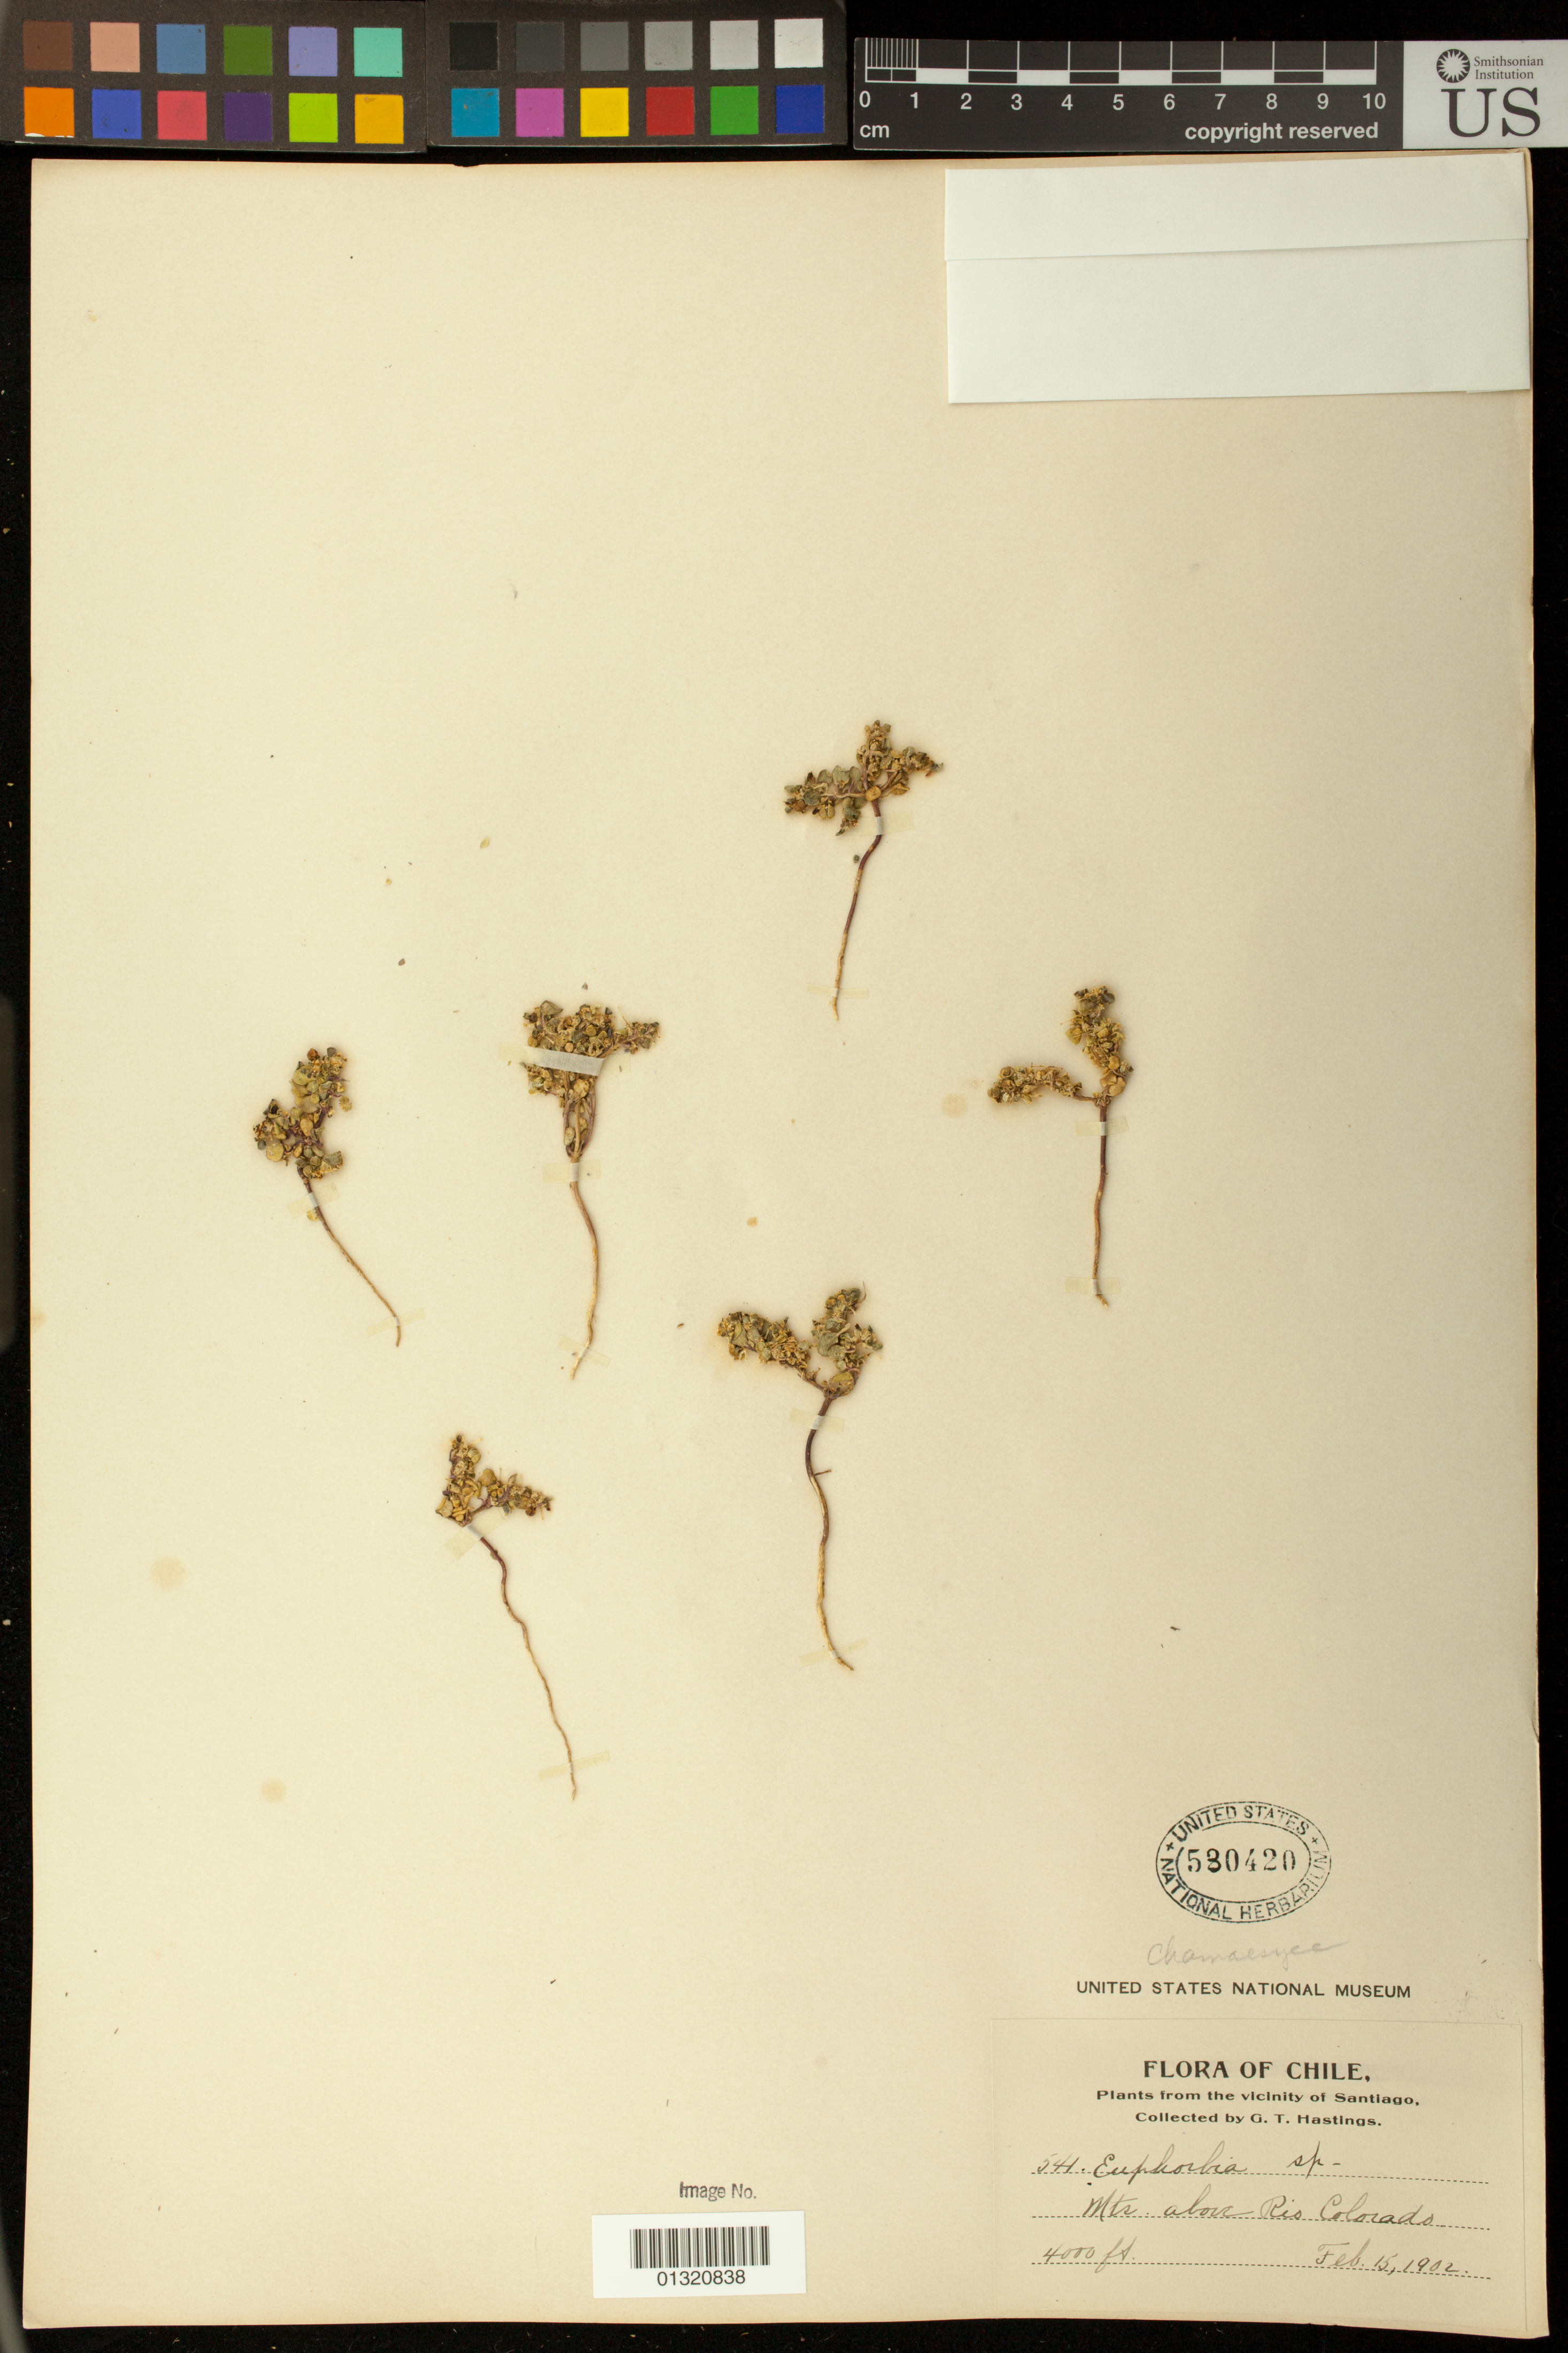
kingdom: Plantae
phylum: Tracheophyta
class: Magnoliopsida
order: Malpighiales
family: Euphorbiaceae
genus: Euphorbia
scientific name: Euphorbia sp.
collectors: G. Hastings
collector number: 541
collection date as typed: Feb. 15, 1902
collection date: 1902-02-15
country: Chile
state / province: Región Metropolitana (RM)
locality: Vacinity of Santiago. Mountains above Rio Colorado.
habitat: Mountains above Rio Colorado.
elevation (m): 1219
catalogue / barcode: US 580420